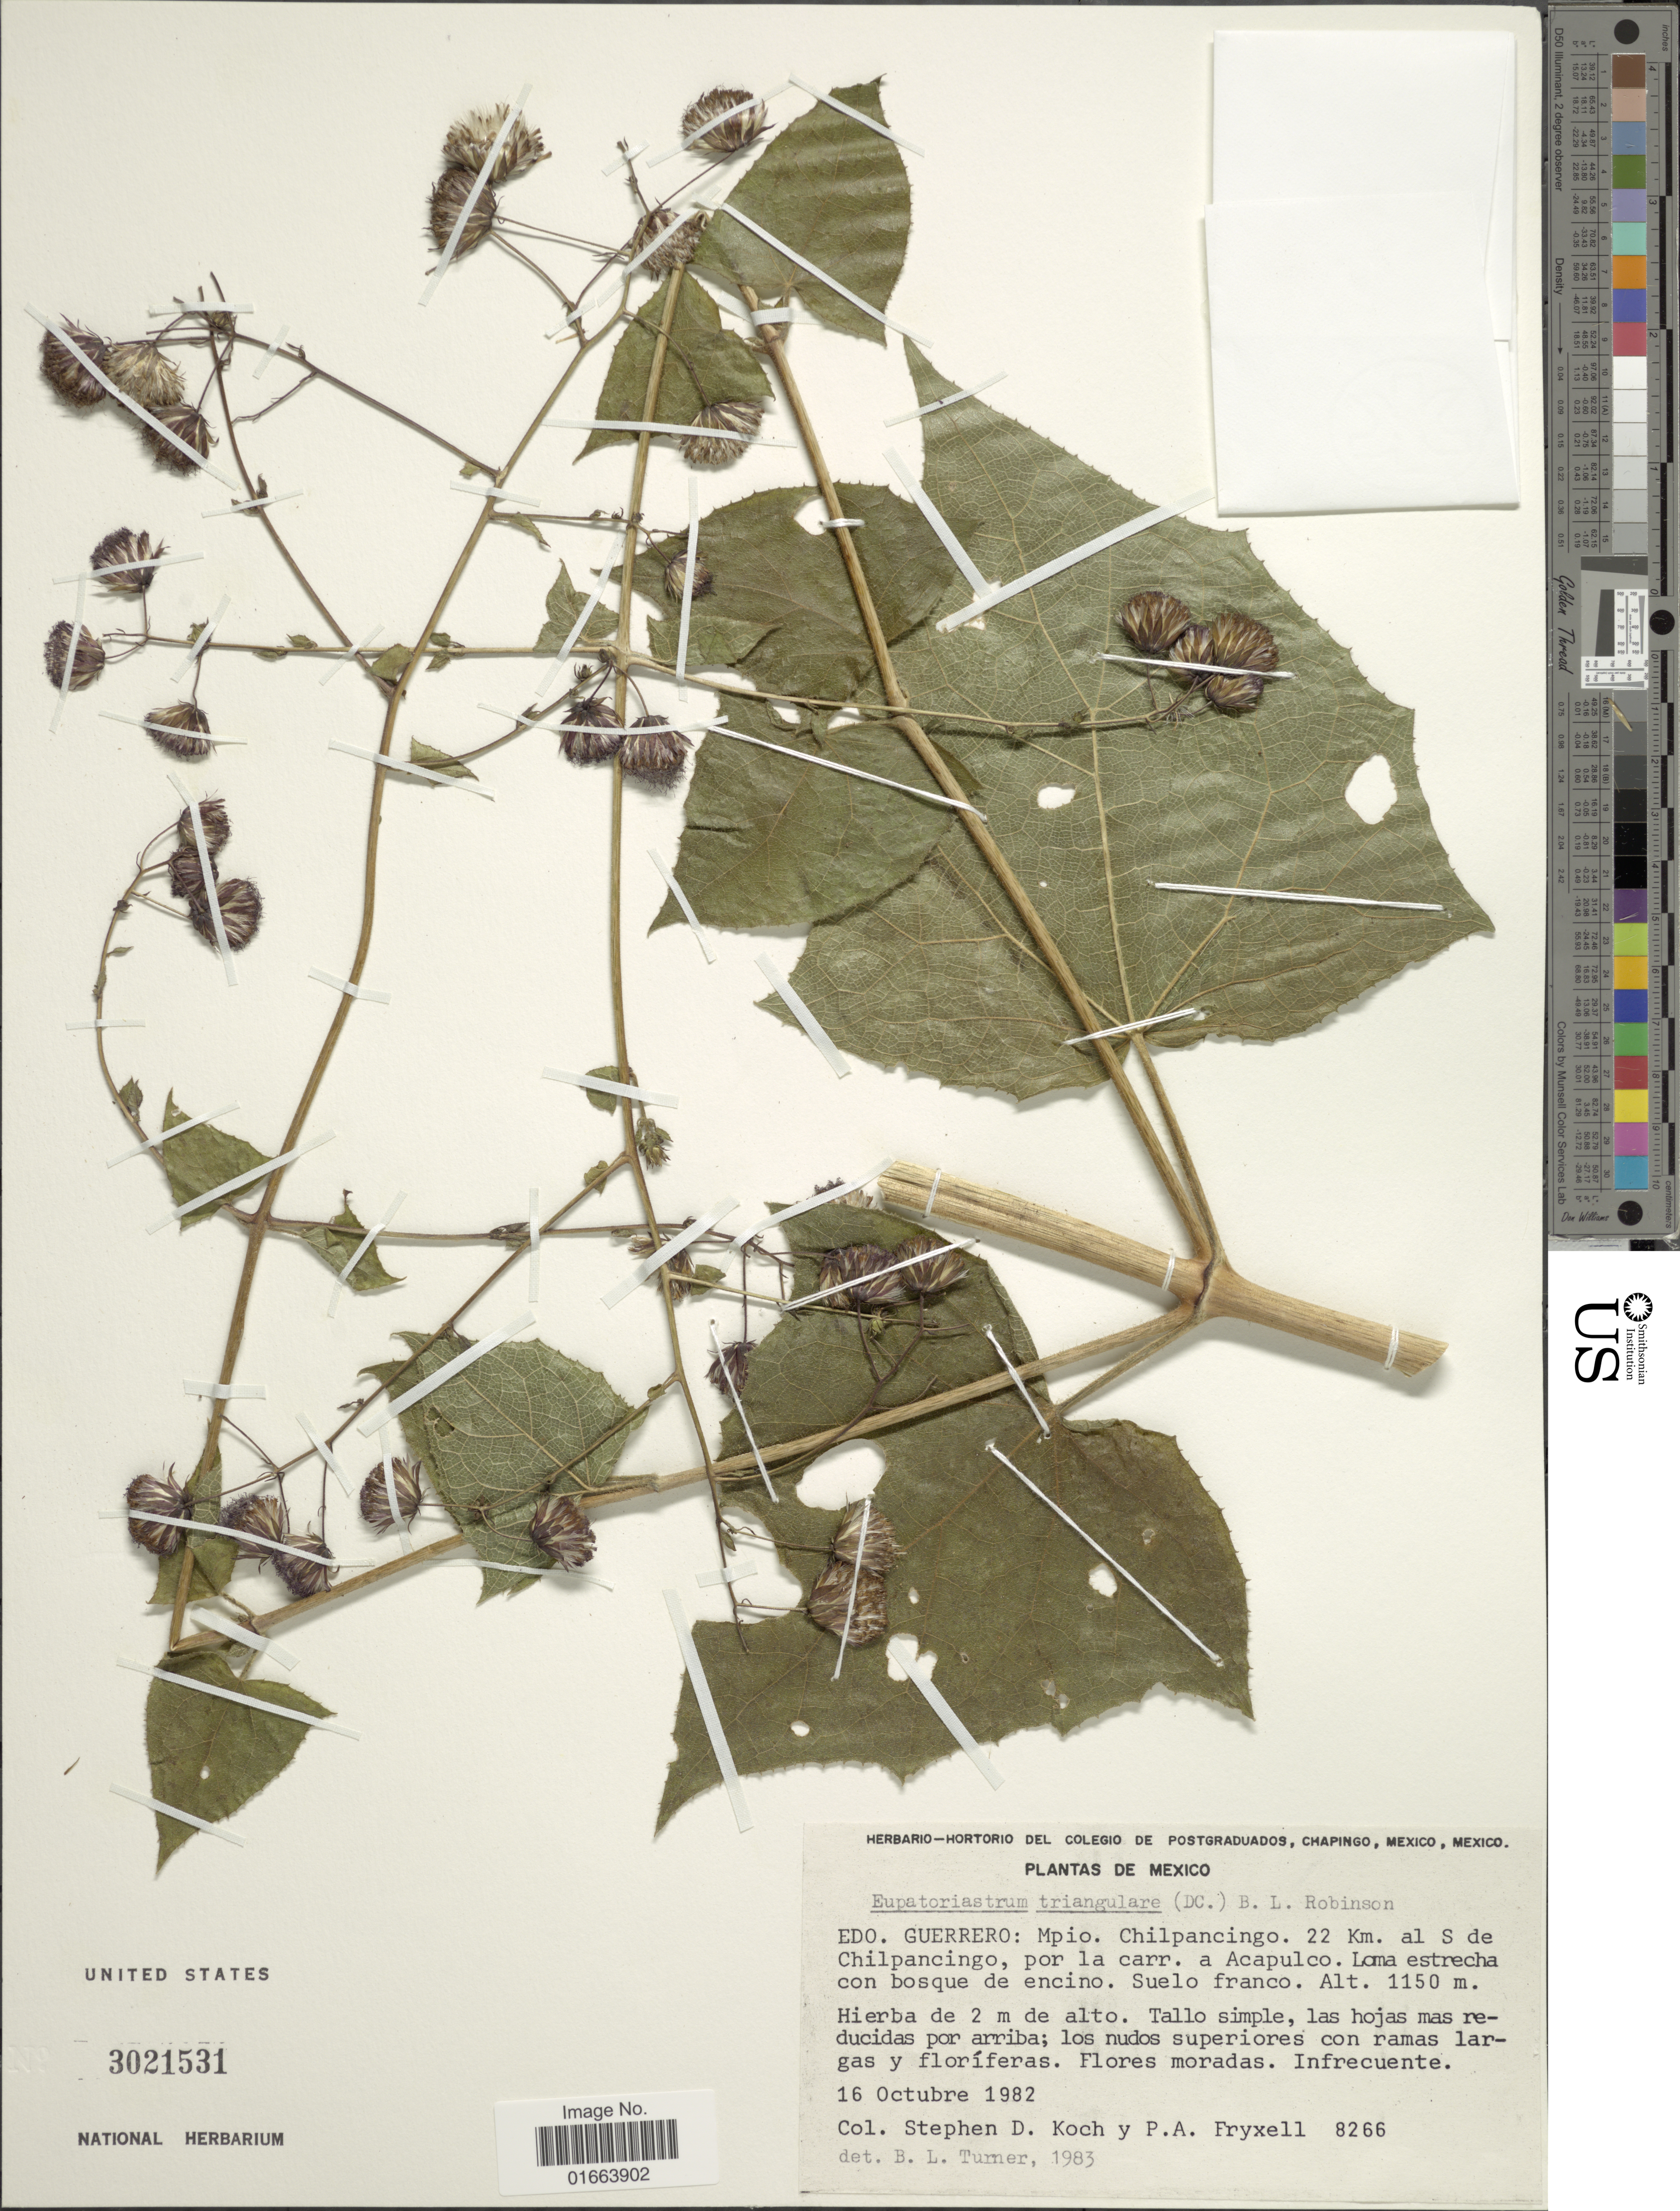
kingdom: Plantae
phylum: Tracheophyta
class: Magnoliopsida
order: Asterales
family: Asteraceae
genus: Eupatoriastrum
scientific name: Eupatoriastrum triangulare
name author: (DC.) B.L. Rob.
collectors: S. D. Koch & P. A. Fryxell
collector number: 8266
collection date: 1982-10-16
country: Mexico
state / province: Guerrero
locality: Mpio. Chilpancingo. 22 Km. al S de Chilpancingo, por la carr. a Acapulco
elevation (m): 1150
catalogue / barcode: US 3021531